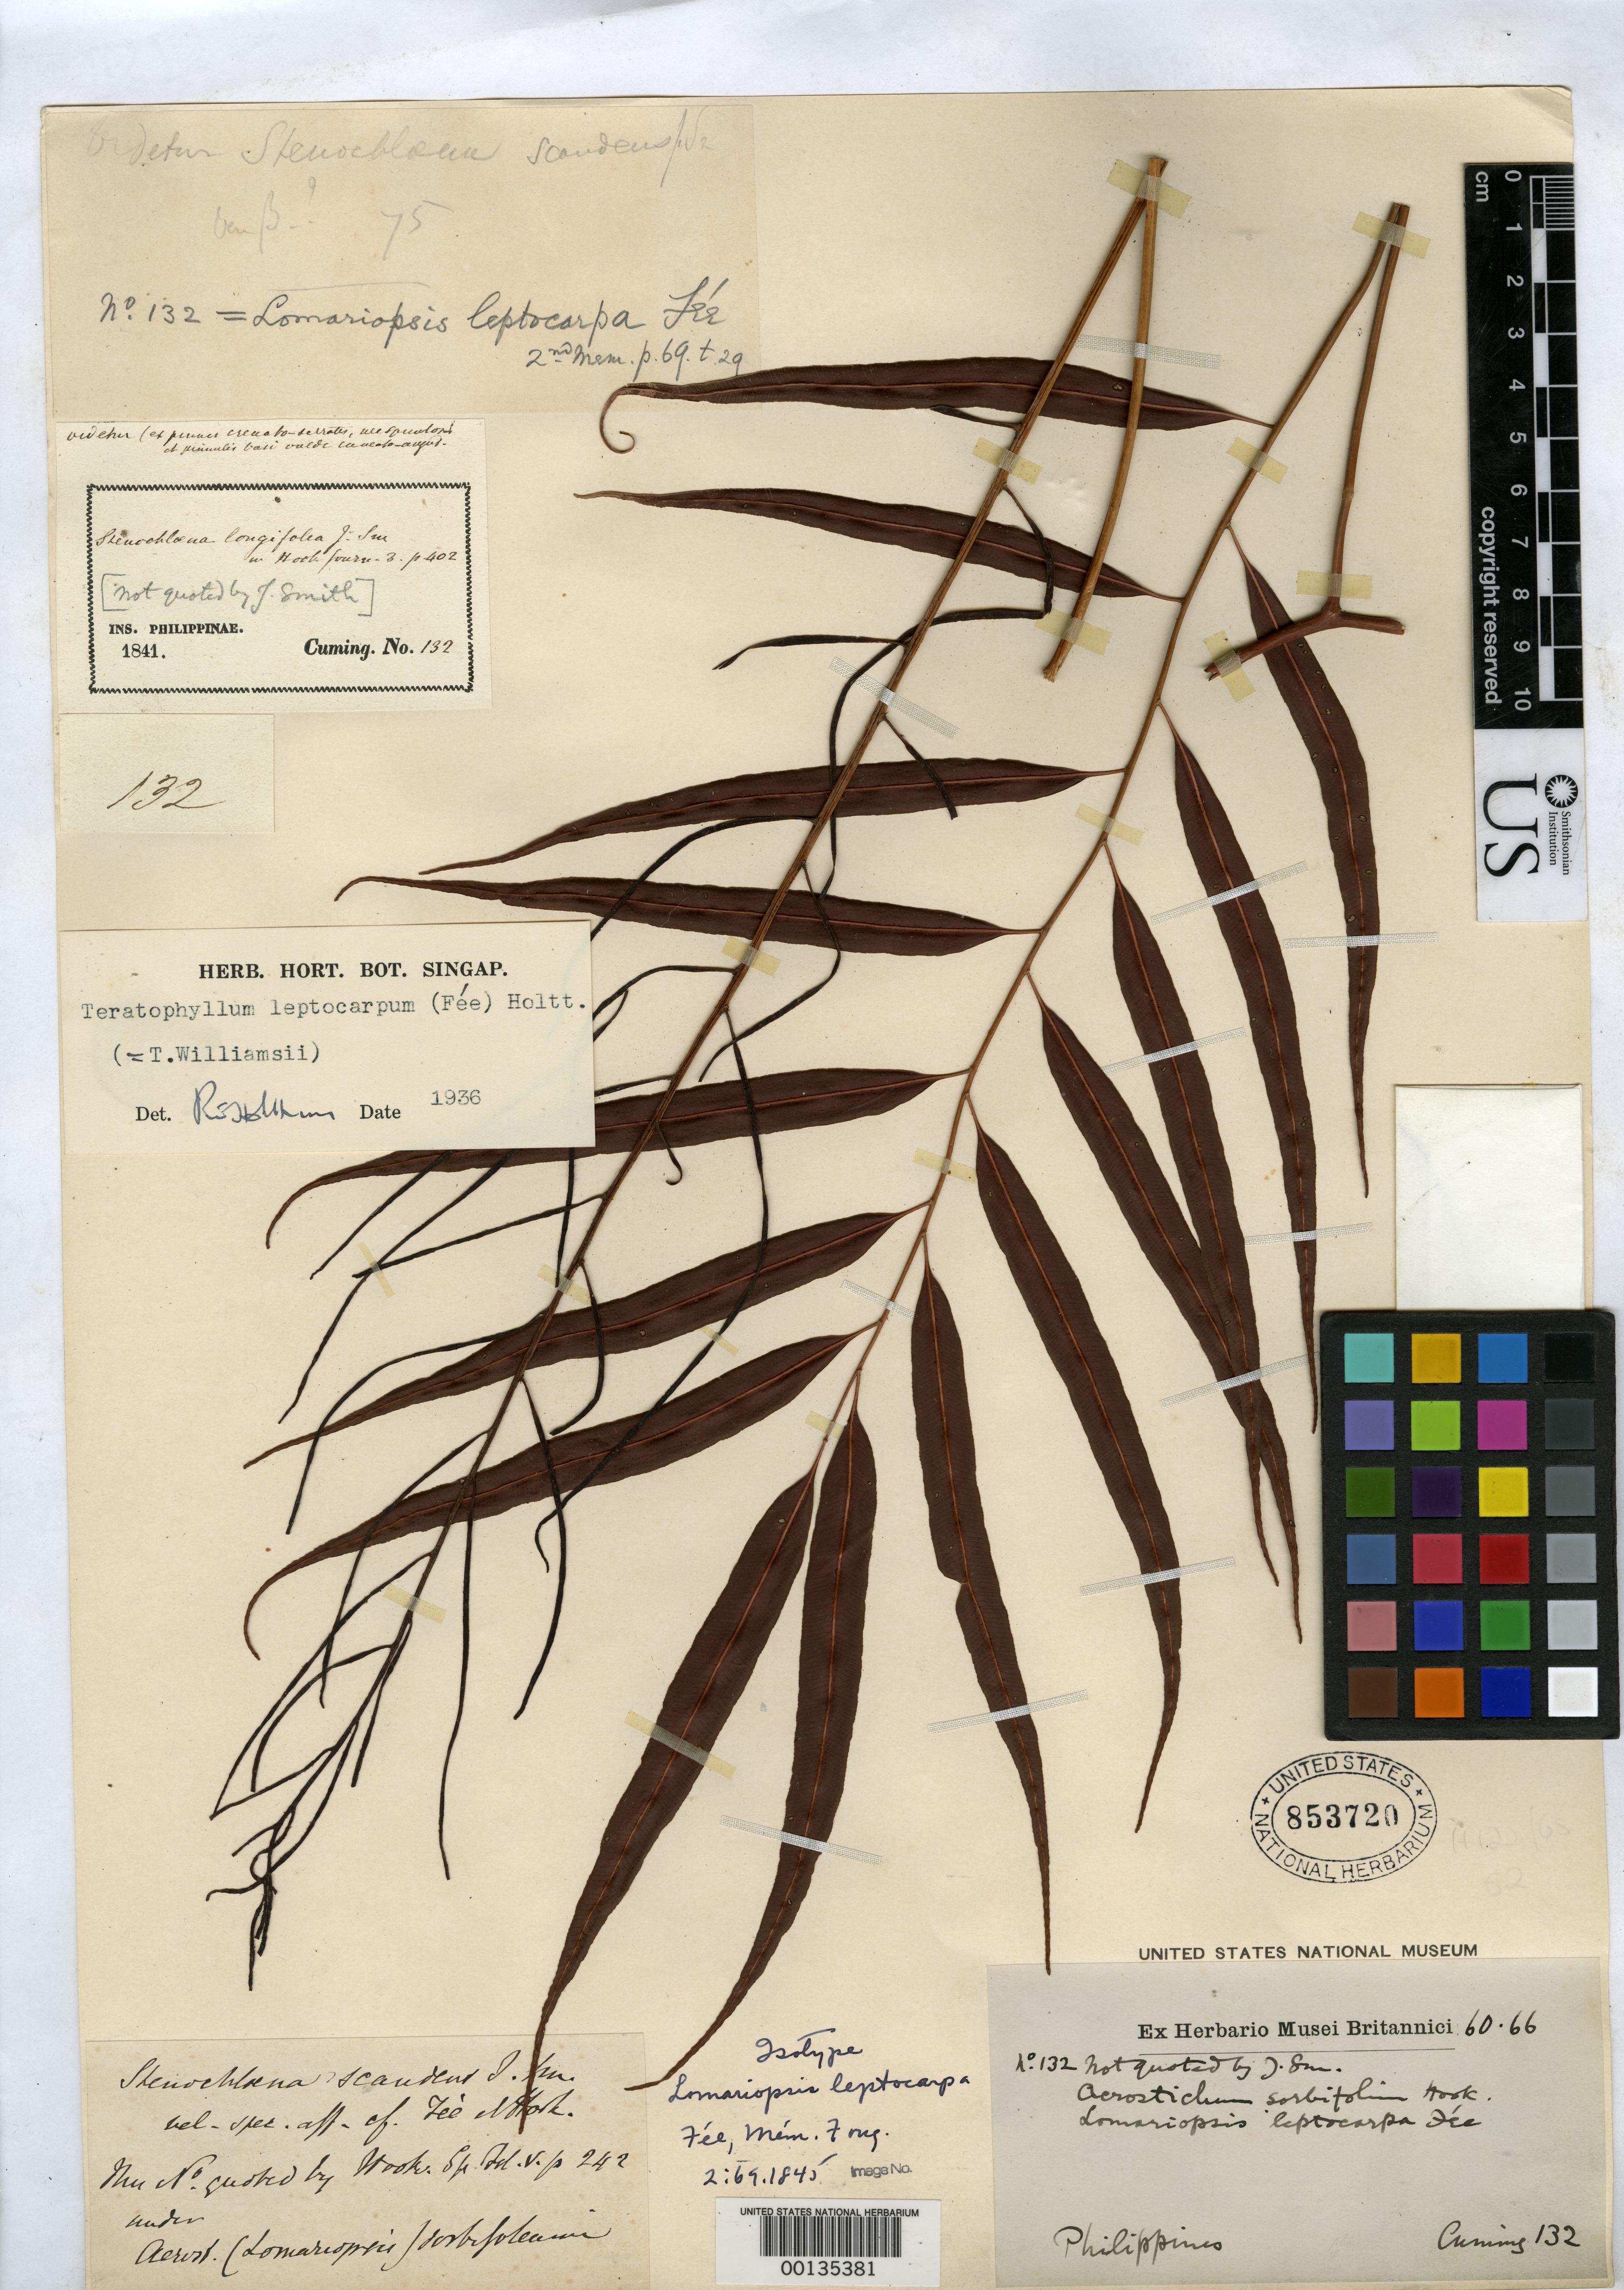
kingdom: Plantae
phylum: Tracheophyta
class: Polypodiopsida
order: Polypodiales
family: Lomariopsidaceae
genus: Lomariopsis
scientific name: Lomariopsis leptocarpa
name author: Fée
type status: Type Collection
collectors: H. Cuming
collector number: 132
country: Philippines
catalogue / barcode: US 853720